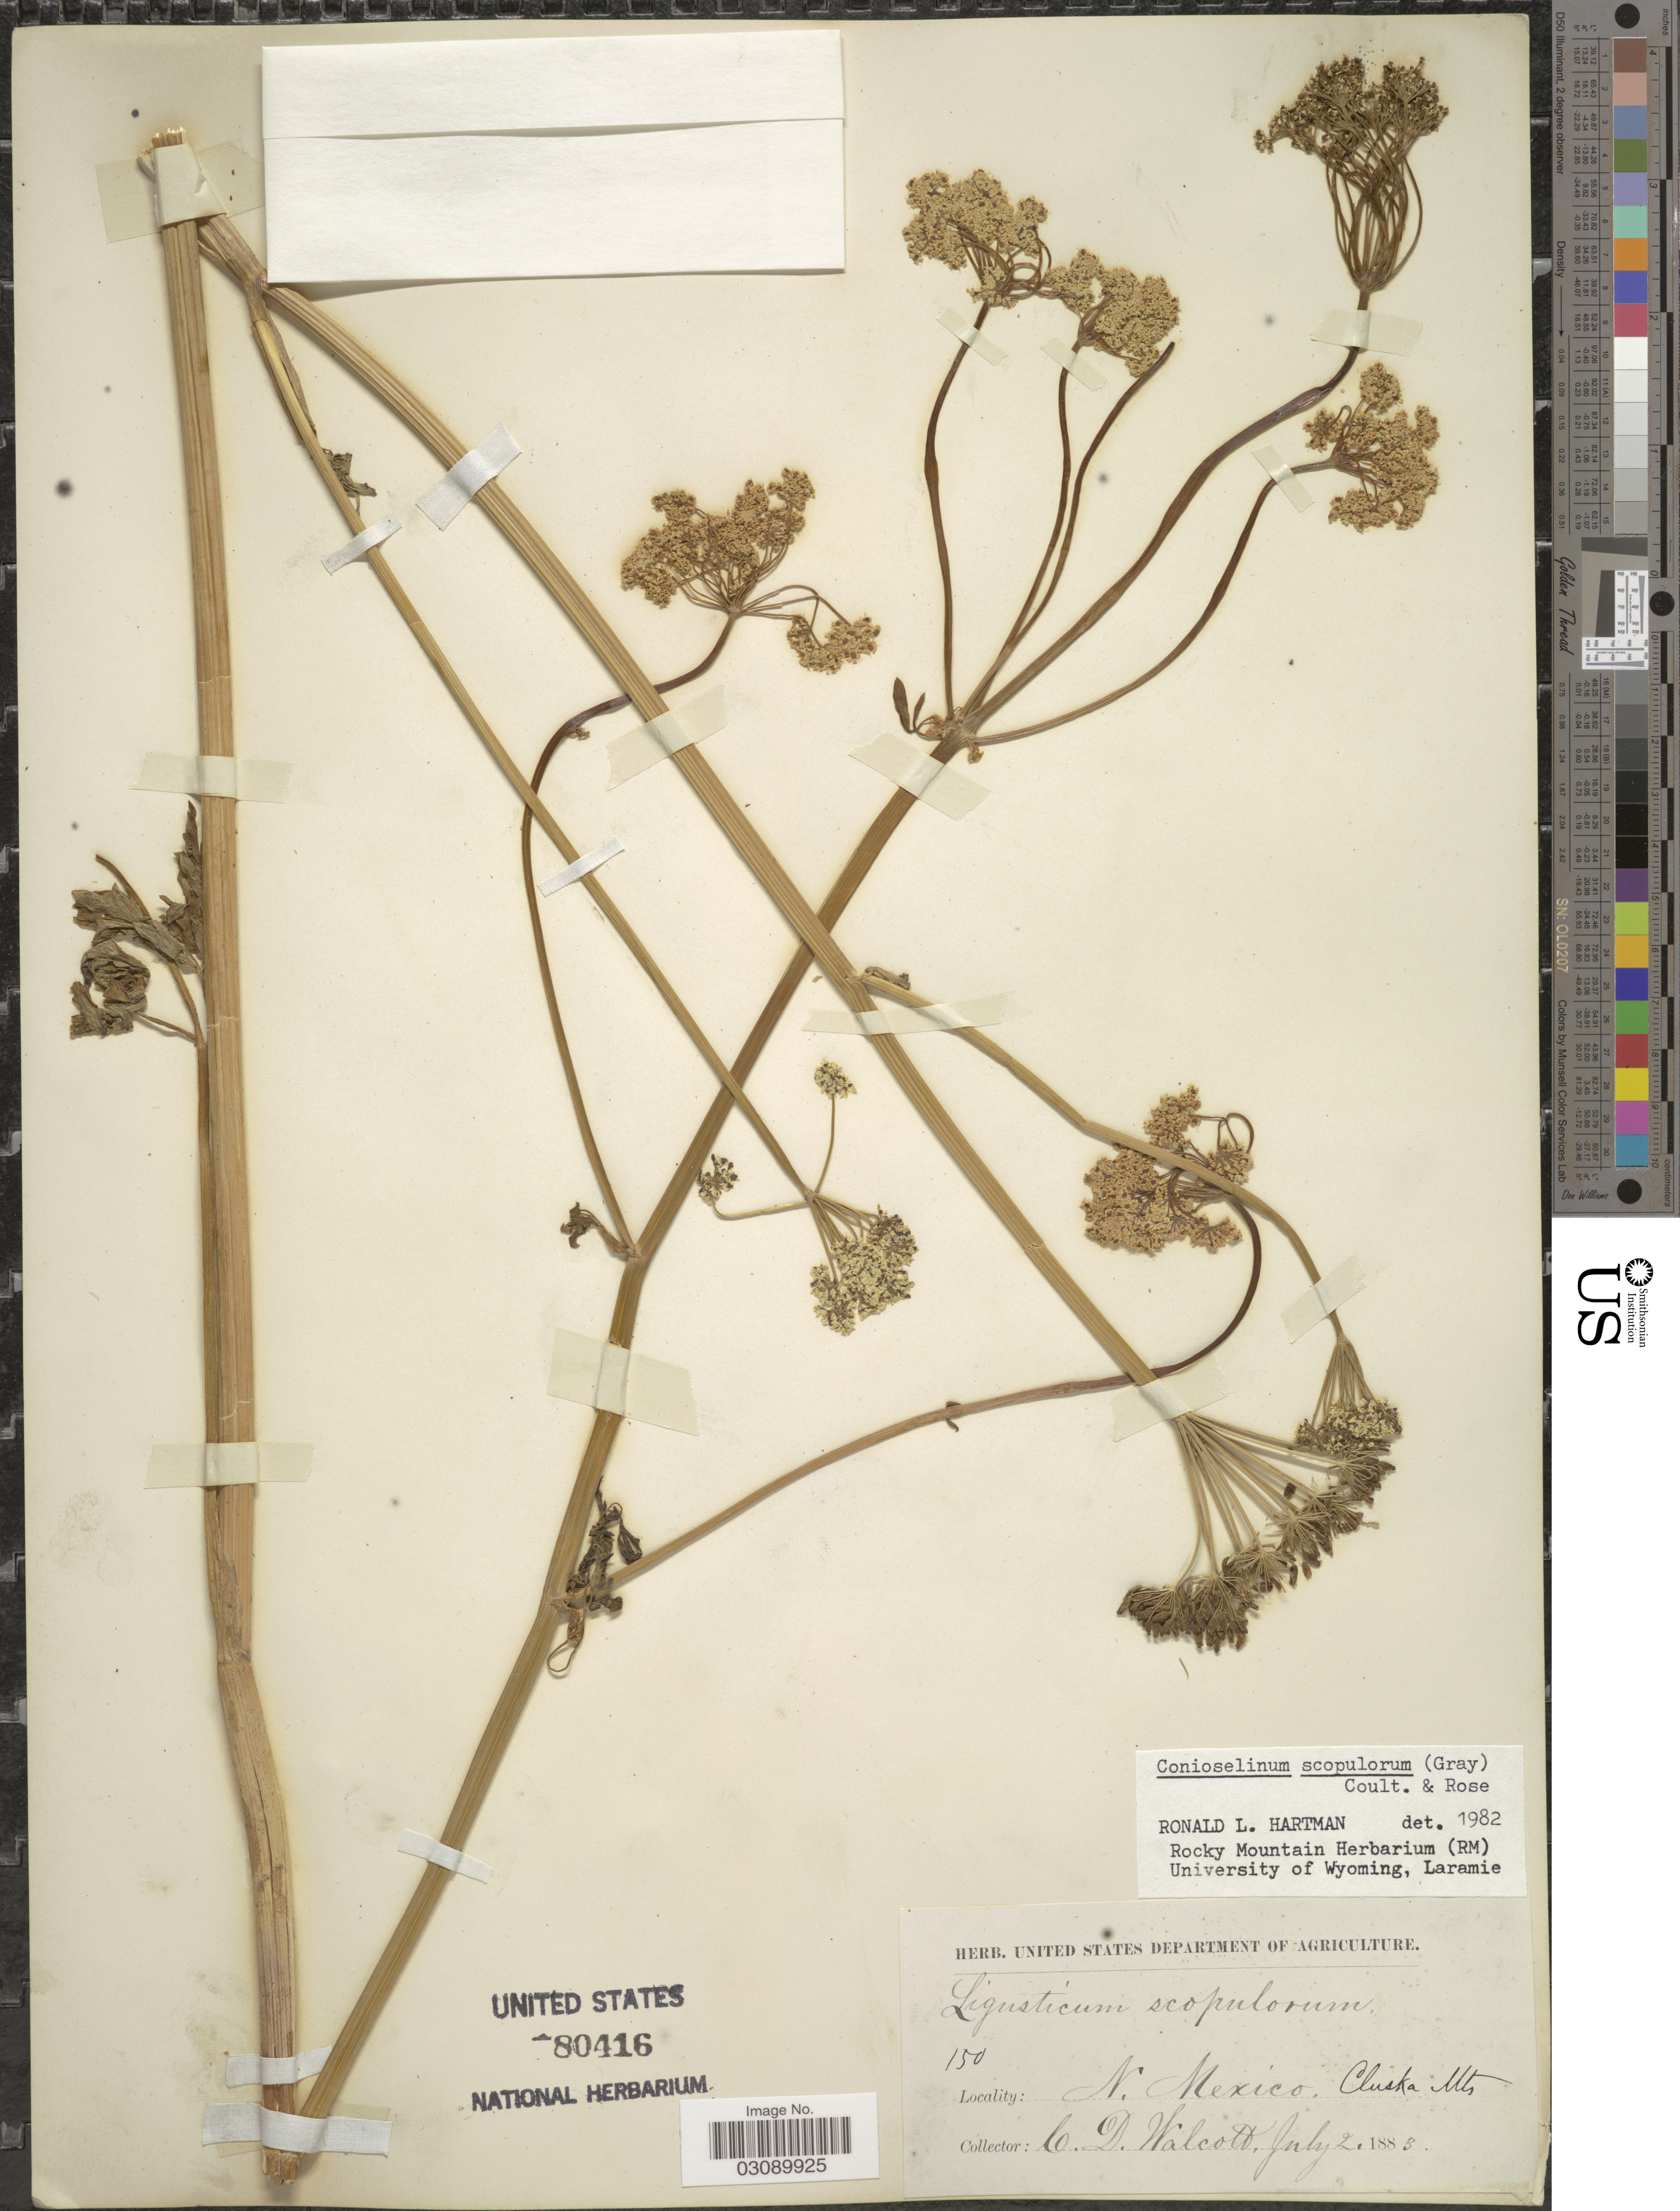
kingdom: Plantae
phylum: Tracheophyta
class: Magnoliopsida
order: Apiales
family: Apiaceae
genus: Conioselinum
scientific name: Conioselinum scopulorum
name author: (A. Gray) J.M. Coult. & Rose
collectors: C. Walcott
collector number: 150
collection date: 1885-07-02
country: United States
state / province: New Mexico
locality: N. Mexico, Cluska Mts.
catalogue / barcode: US 80416